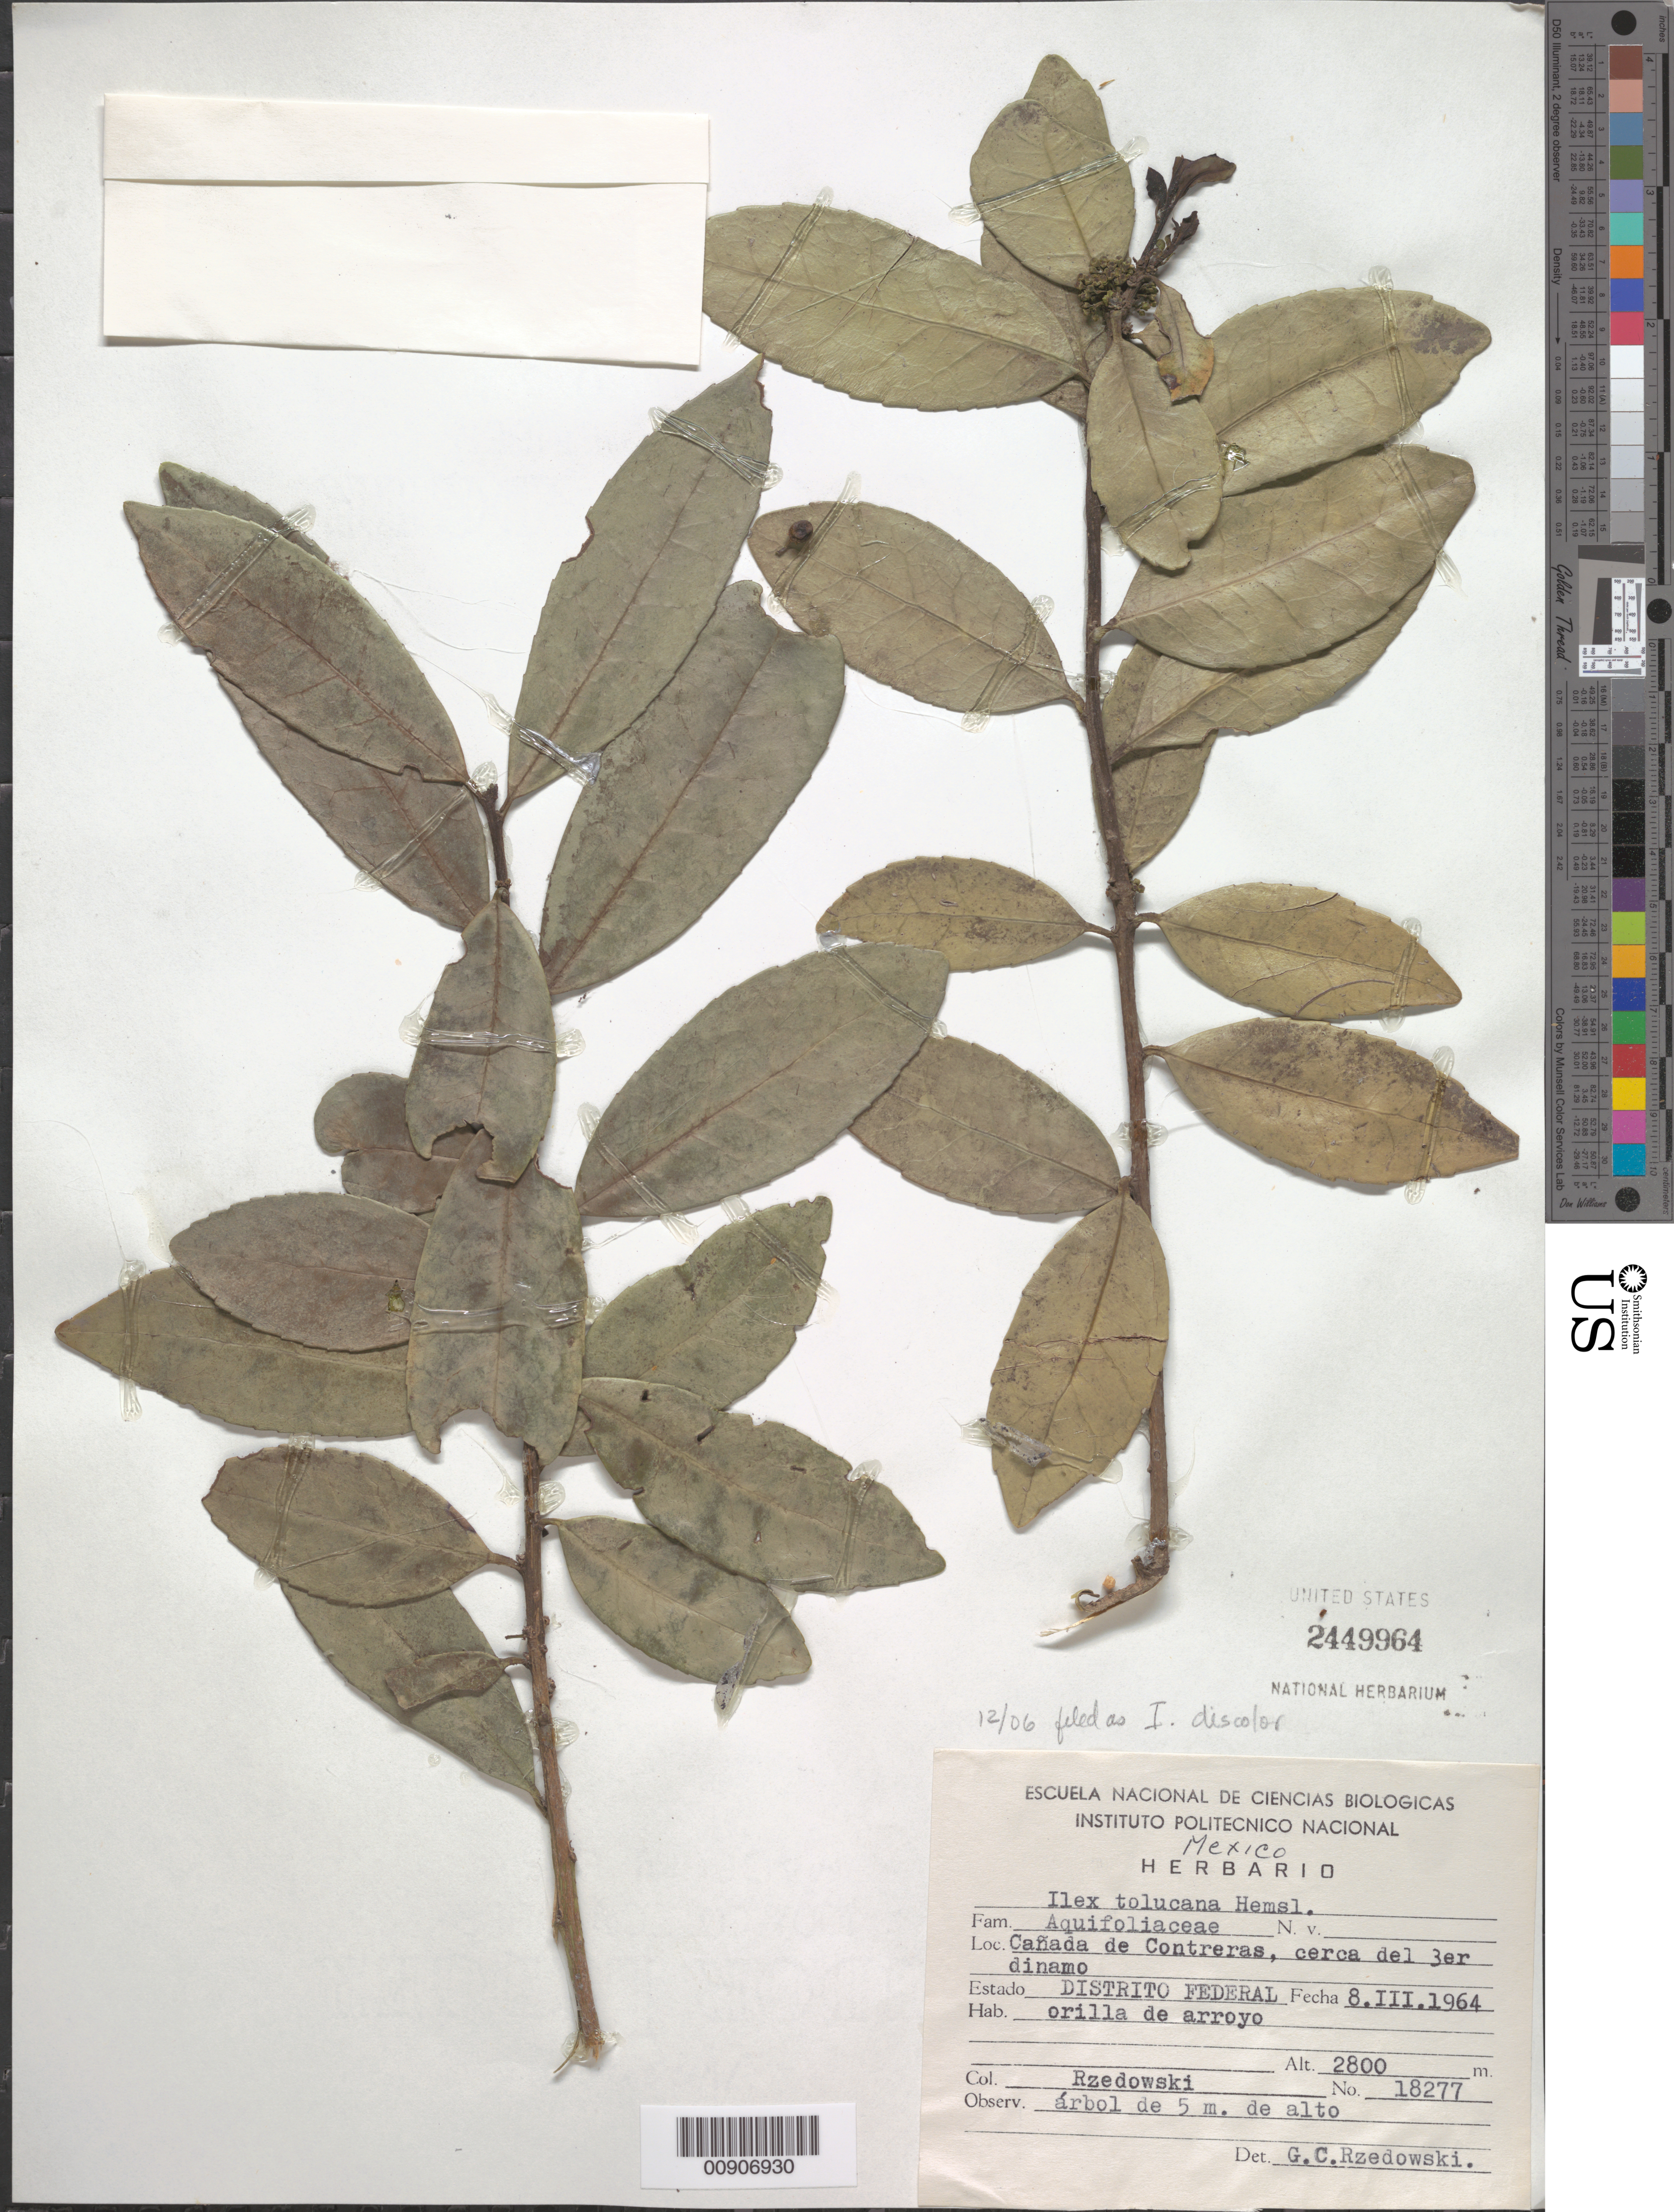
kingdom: Plantae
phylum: Tracheophyta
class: Magnoliopsida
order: Aquifoliales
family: Aquifoliaceae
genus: Ilex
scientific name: Ilex discolor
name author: Hemsl.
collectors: J. Rzedowski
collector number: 18277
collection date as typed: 08 Mar 1964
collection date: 1964-03-08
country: Mexico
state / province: Distrito Federal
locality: Cañada de Contreras, cerca del 3er dinamo, Distrito Federal.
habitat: Orilla de arroyo.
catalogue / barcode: US 2449964